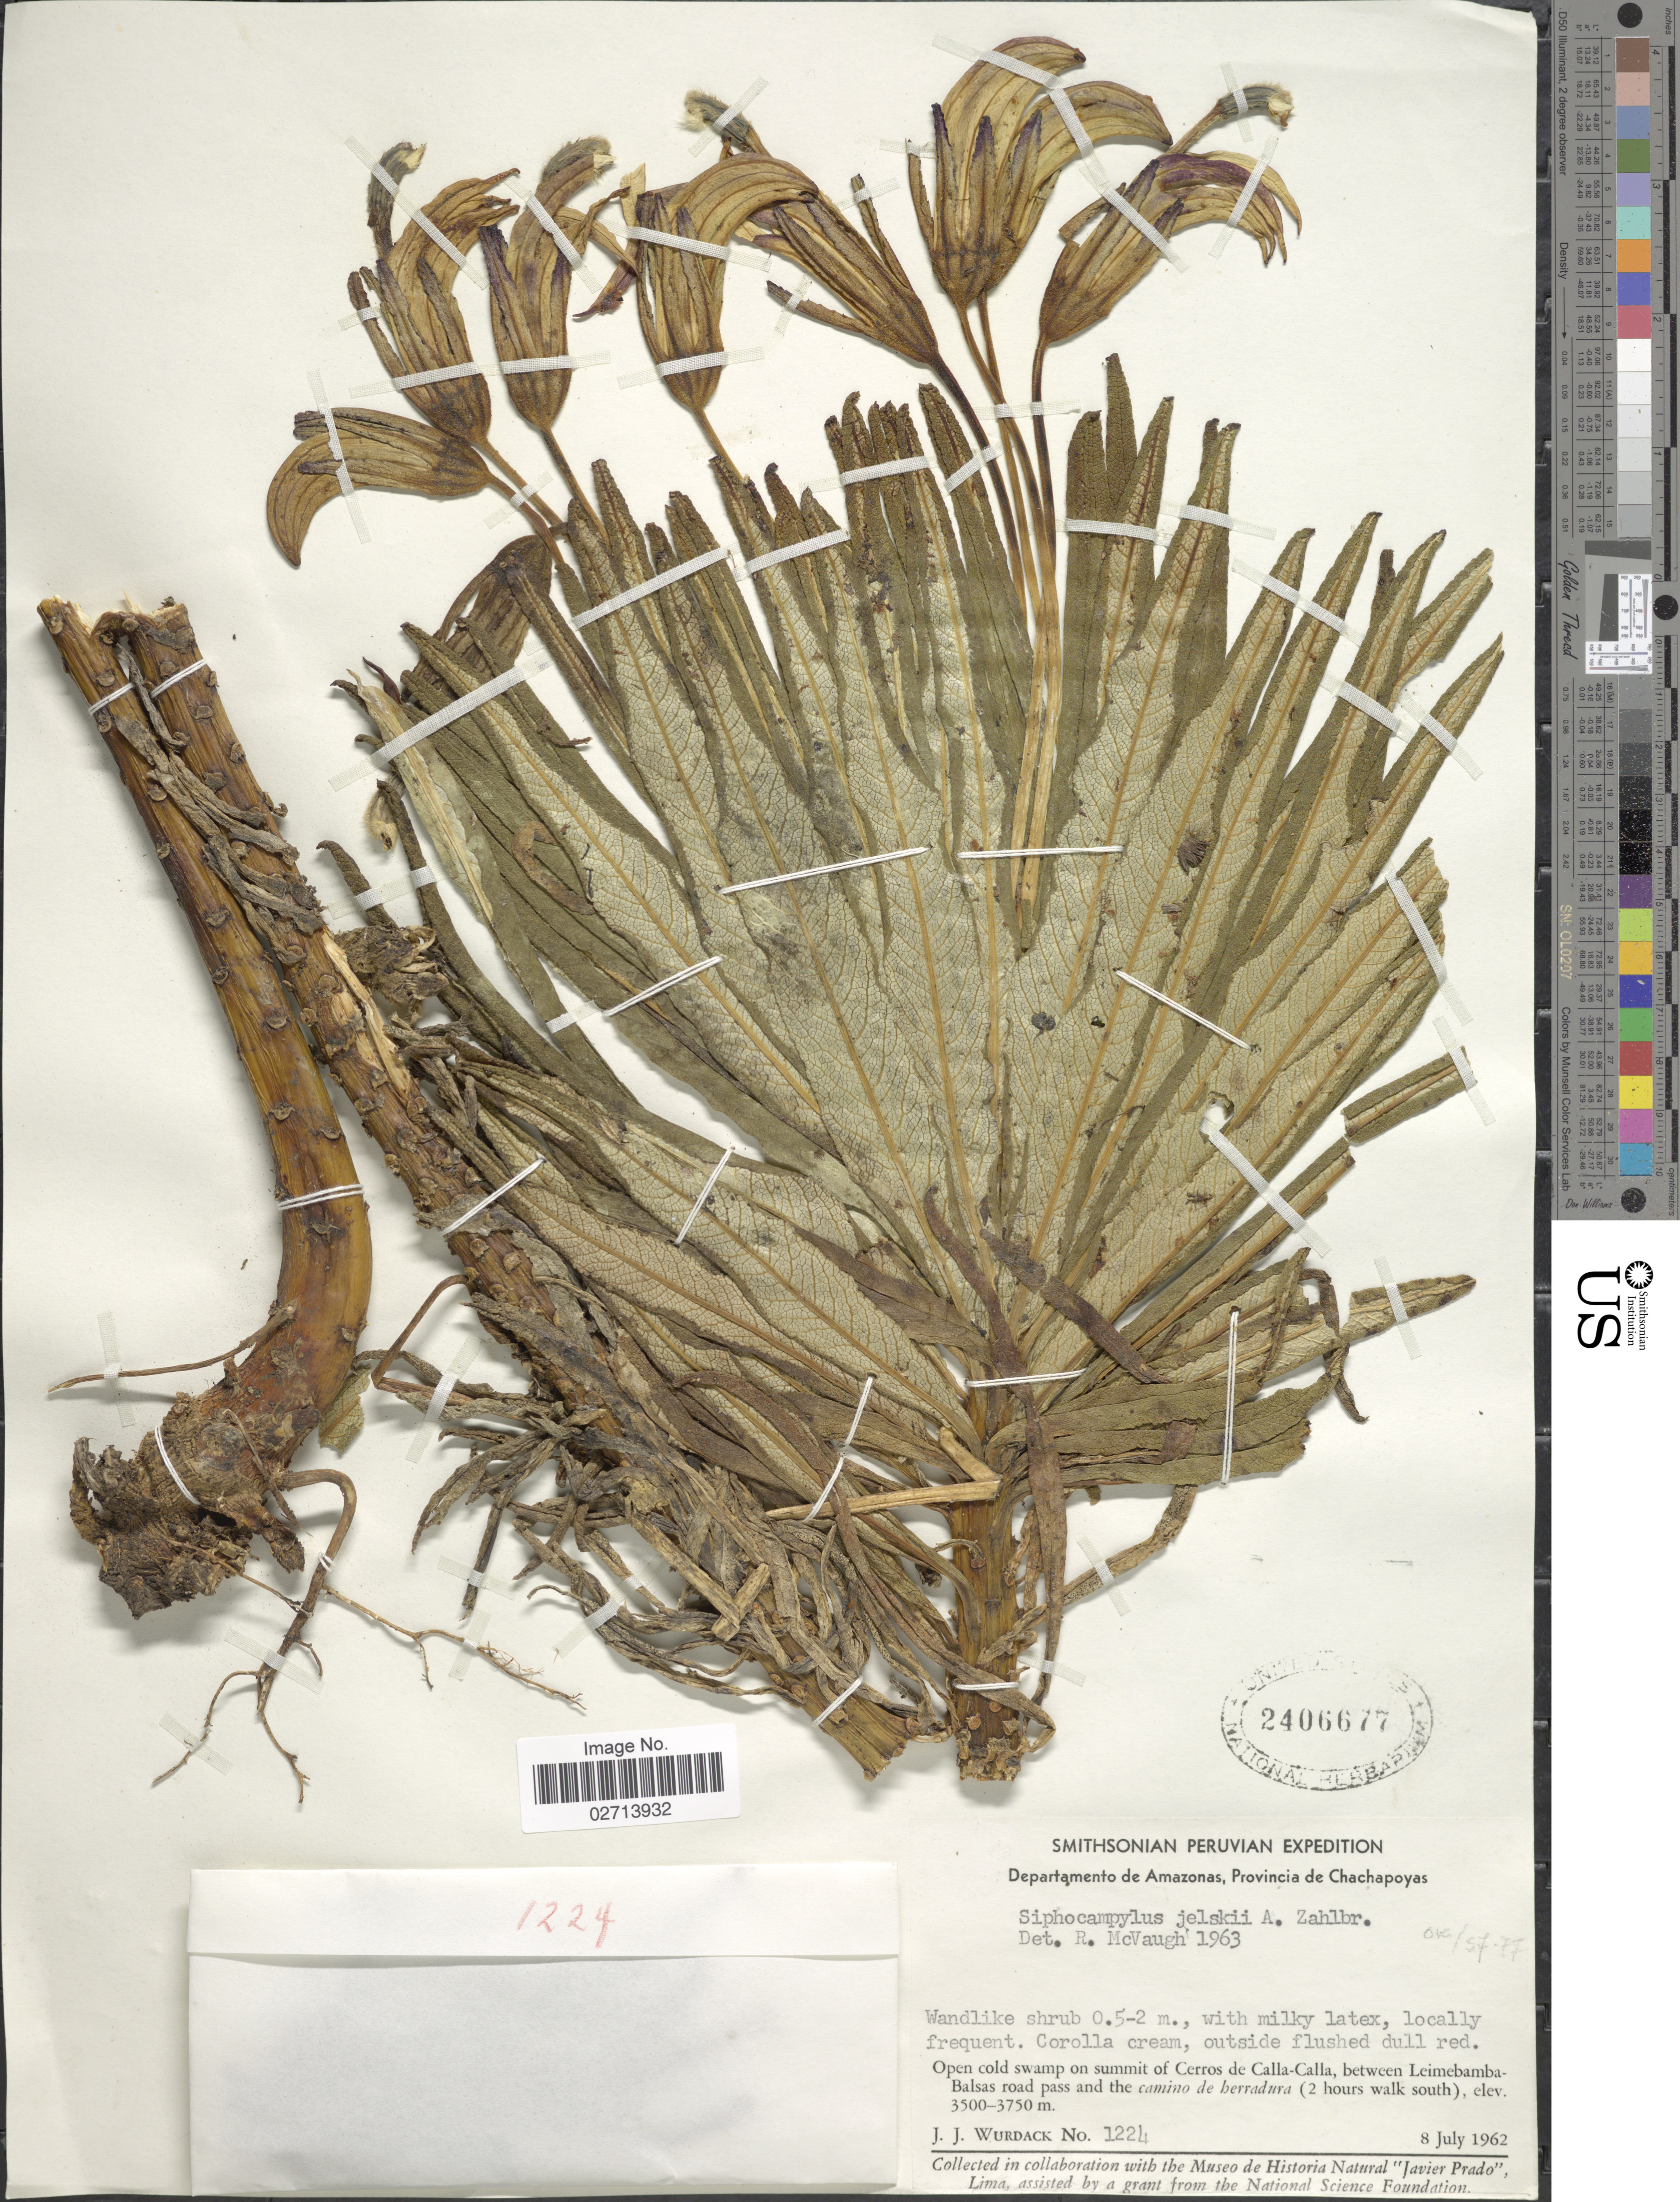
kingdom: Plantae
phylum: Tracheophyta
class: Magnoliopsida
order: Asterales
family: Campanulaceae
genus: Siphocampylus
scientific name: Siphocampylus jelskii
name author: Zahlbr.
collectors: J. J. Wurdack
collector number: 1224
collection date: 1962-07-08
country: Peru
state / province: Amazonas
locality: Departamento de Amazonas, Provincia de Chachapoyas. Open cold swamp on summit of Cerros de Calla-Calla, between Leimebamba-Balsas road pass and the camino de berradura (2 hours walk south).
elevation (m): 3500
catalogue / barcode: US 2406677